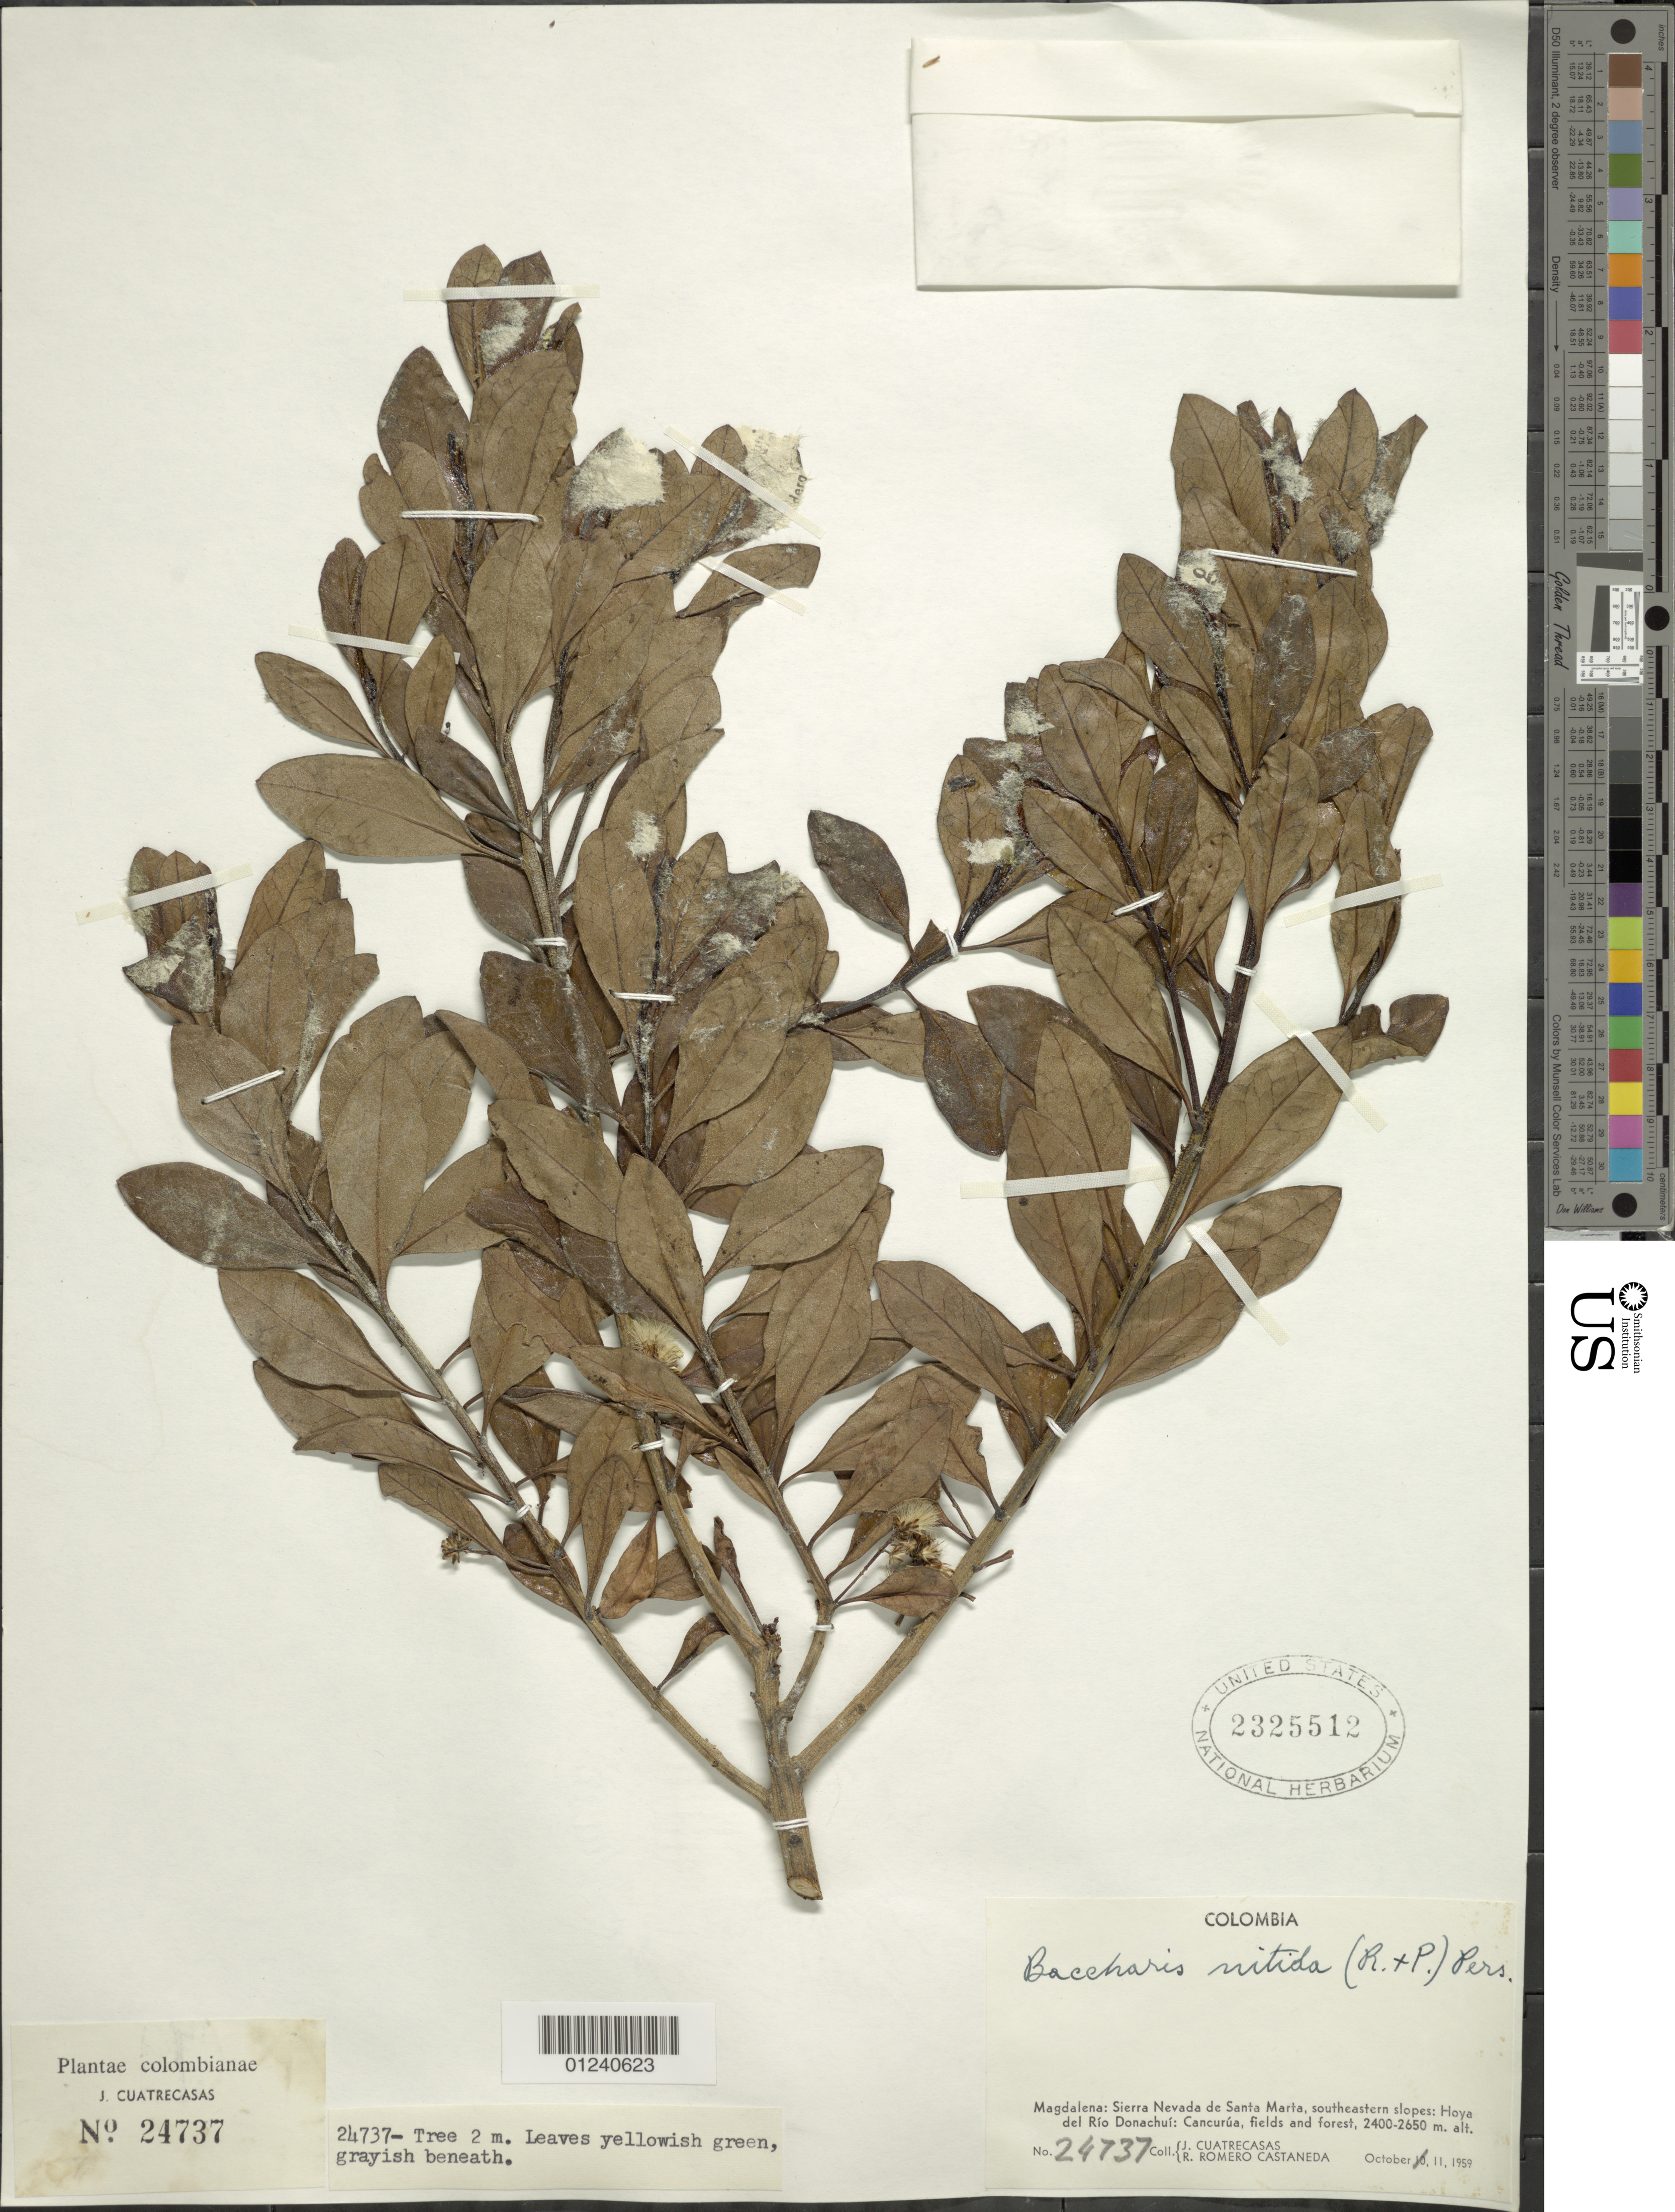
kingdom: Plantae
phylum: Tracheophyta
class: Magnoliopsida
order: Asterales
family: Asteraceae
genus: Baccharis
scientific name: Baccharis nitida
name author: (Ruiz & Pav.) Pers.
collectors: J. Cuatrecasas & R. Romero Castañeda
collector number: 24737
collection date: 1959-10-11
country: Colombia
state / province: Magdalena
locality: Sierra Nevada de Santa Marta, southeastern slopes: Hoya del Río Donachuí: Cancurúa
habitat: Fields and forests.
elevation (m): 2400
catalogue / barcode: US 2325512